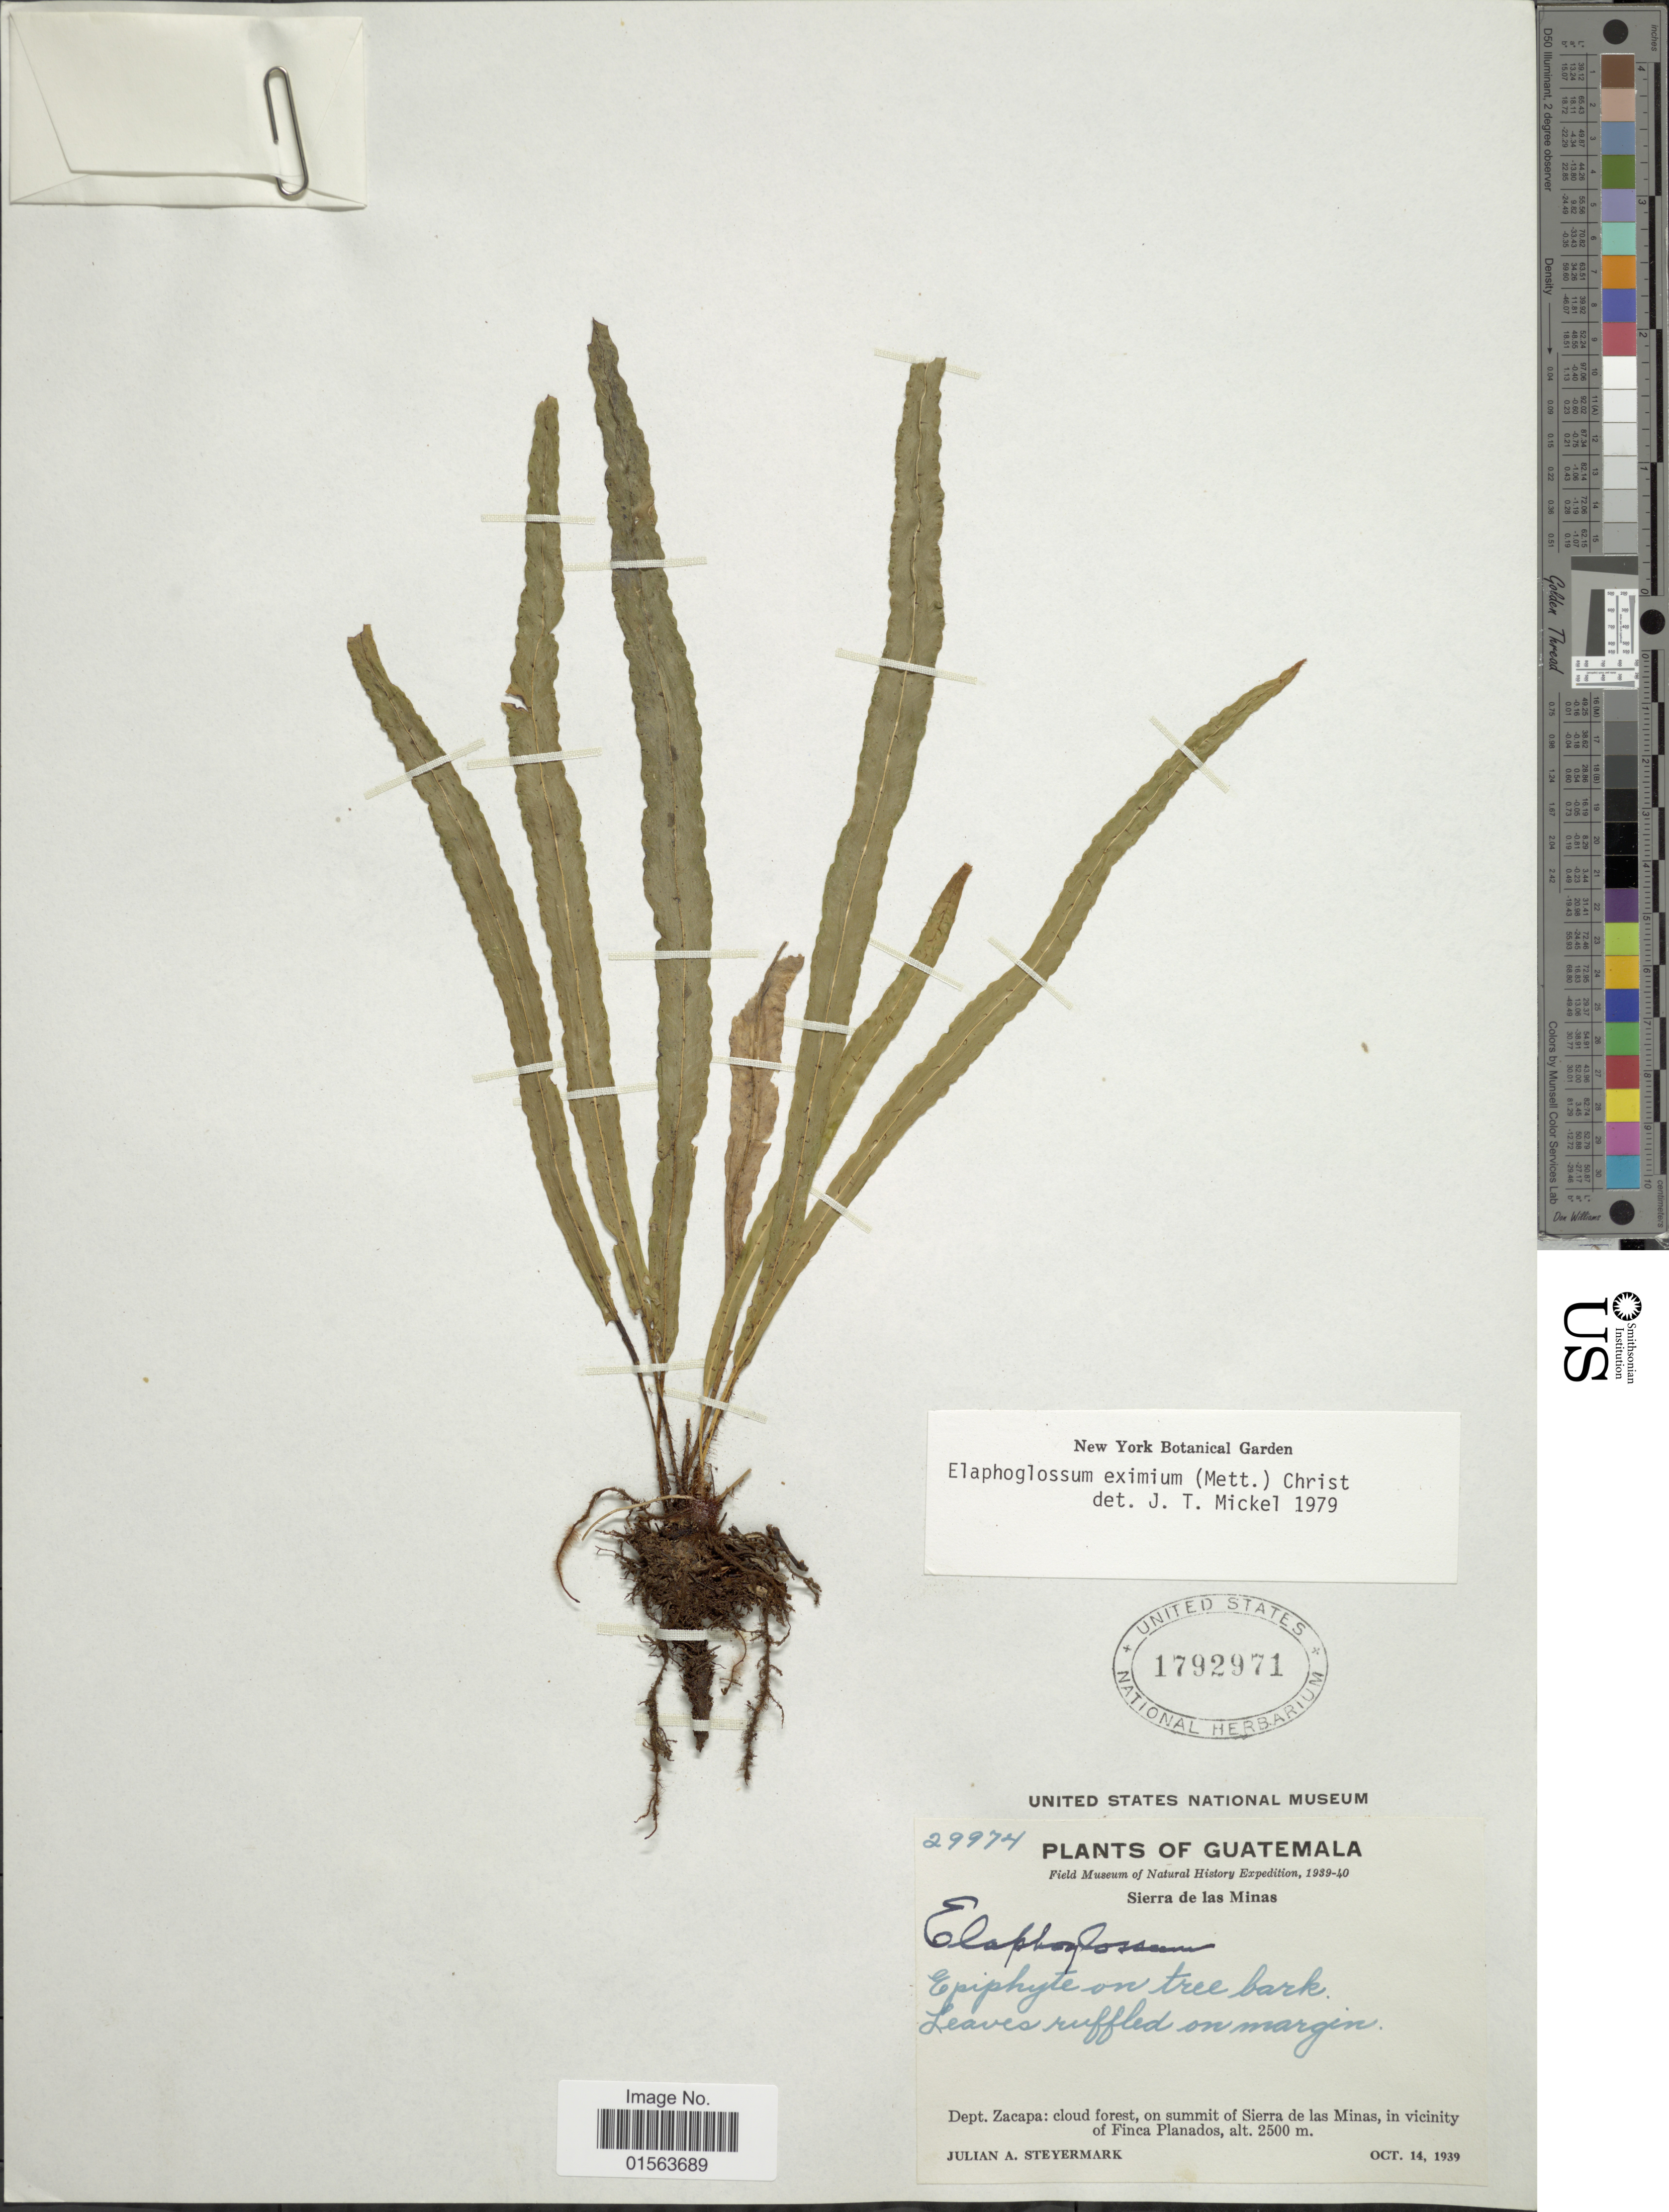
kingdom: Plantae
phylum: Tracheophyta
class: Polypodiopsida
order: Polypodiales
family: Dryopteridaceae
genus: Elaphoglossum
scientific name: Elaphoglossum eximium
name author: (Mett.) Christ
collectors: J. Steyermark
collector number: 29974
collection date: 1939-10-14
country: Guatemala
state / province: Zacapa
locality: Sierra de las Minas, Dept. Zacapa: cloud forest, on summit of Sierra de las Minas, in vicinity of Finca Planados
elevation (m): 2500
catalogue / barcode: US 1792971